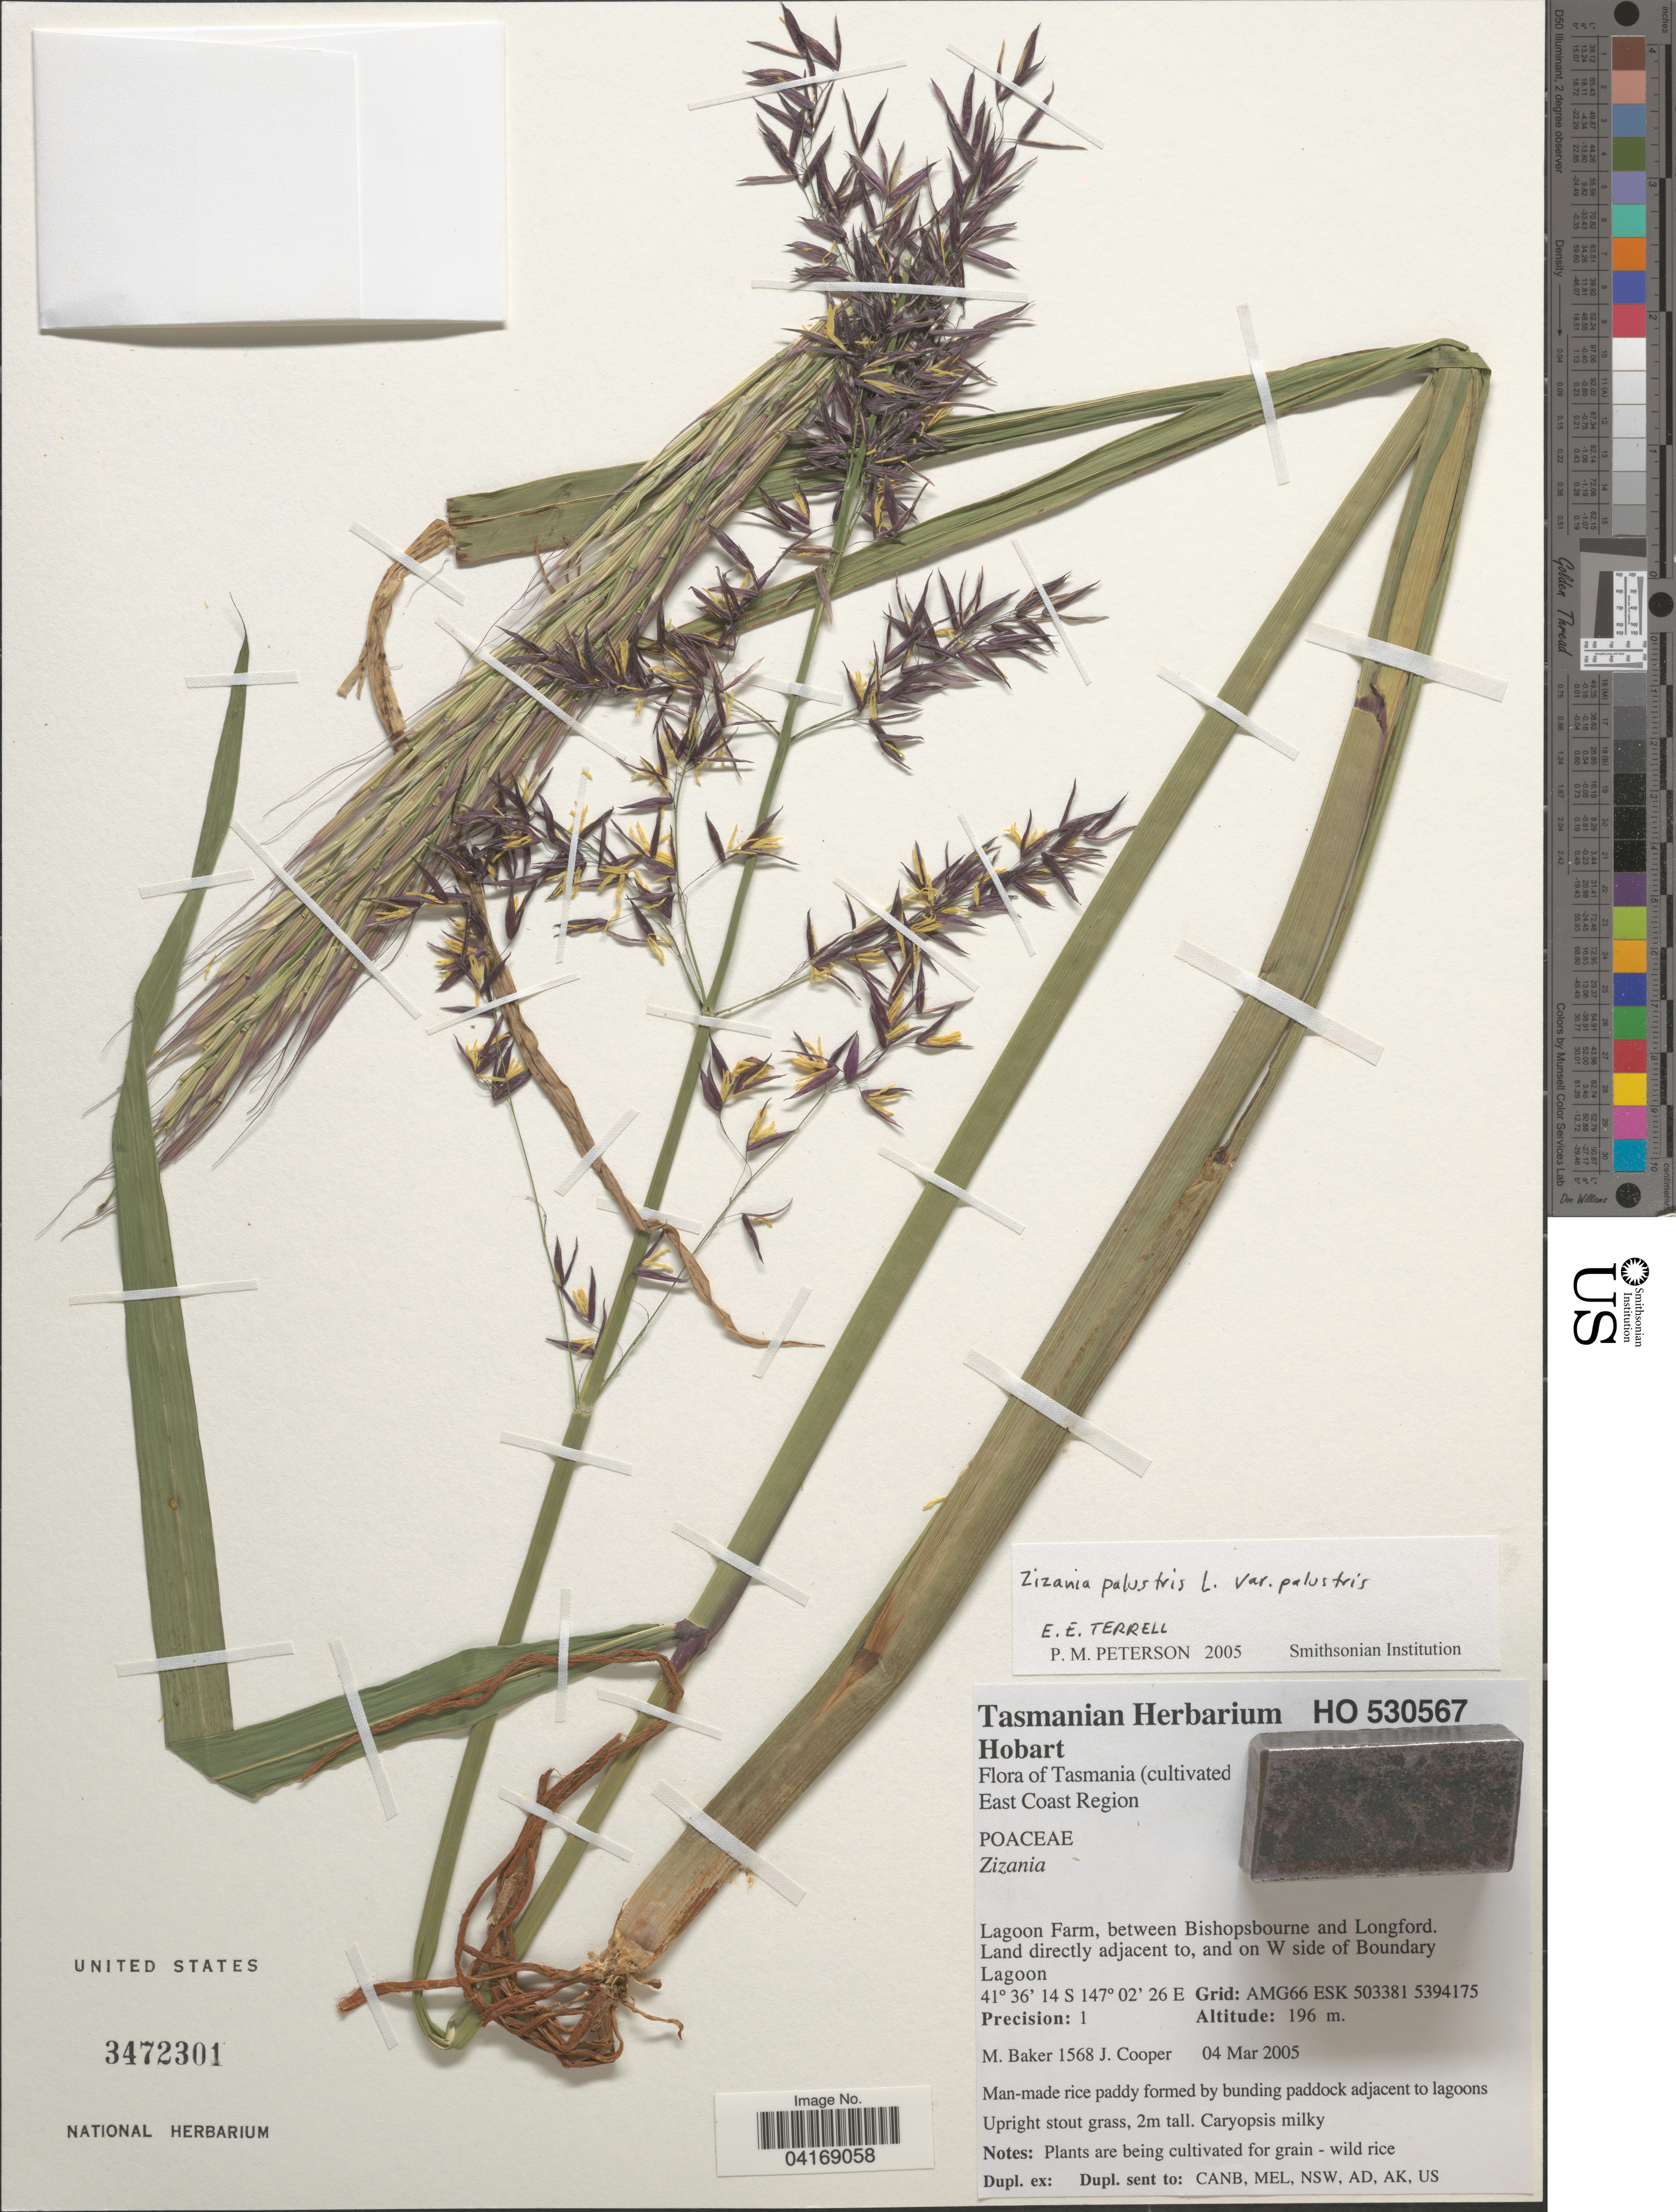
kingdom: Plantae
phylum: Tracheophyta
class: Liliopsida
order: Poales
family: Poaceae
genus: Zizania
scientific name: Zizania palustris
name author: L.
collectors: M. Baker & J. Cooper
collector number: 1568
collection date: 2005-03-04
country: Australia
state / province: Tasmania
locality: East Coast Region. Lagoon Farm, between Bishopsbourne and Longford. Land directly adjacent to, and on W side of Boundary Lagoon. Grid: AMG66 ESK 503381 5394175.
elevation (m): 196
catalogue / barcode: US 3472301